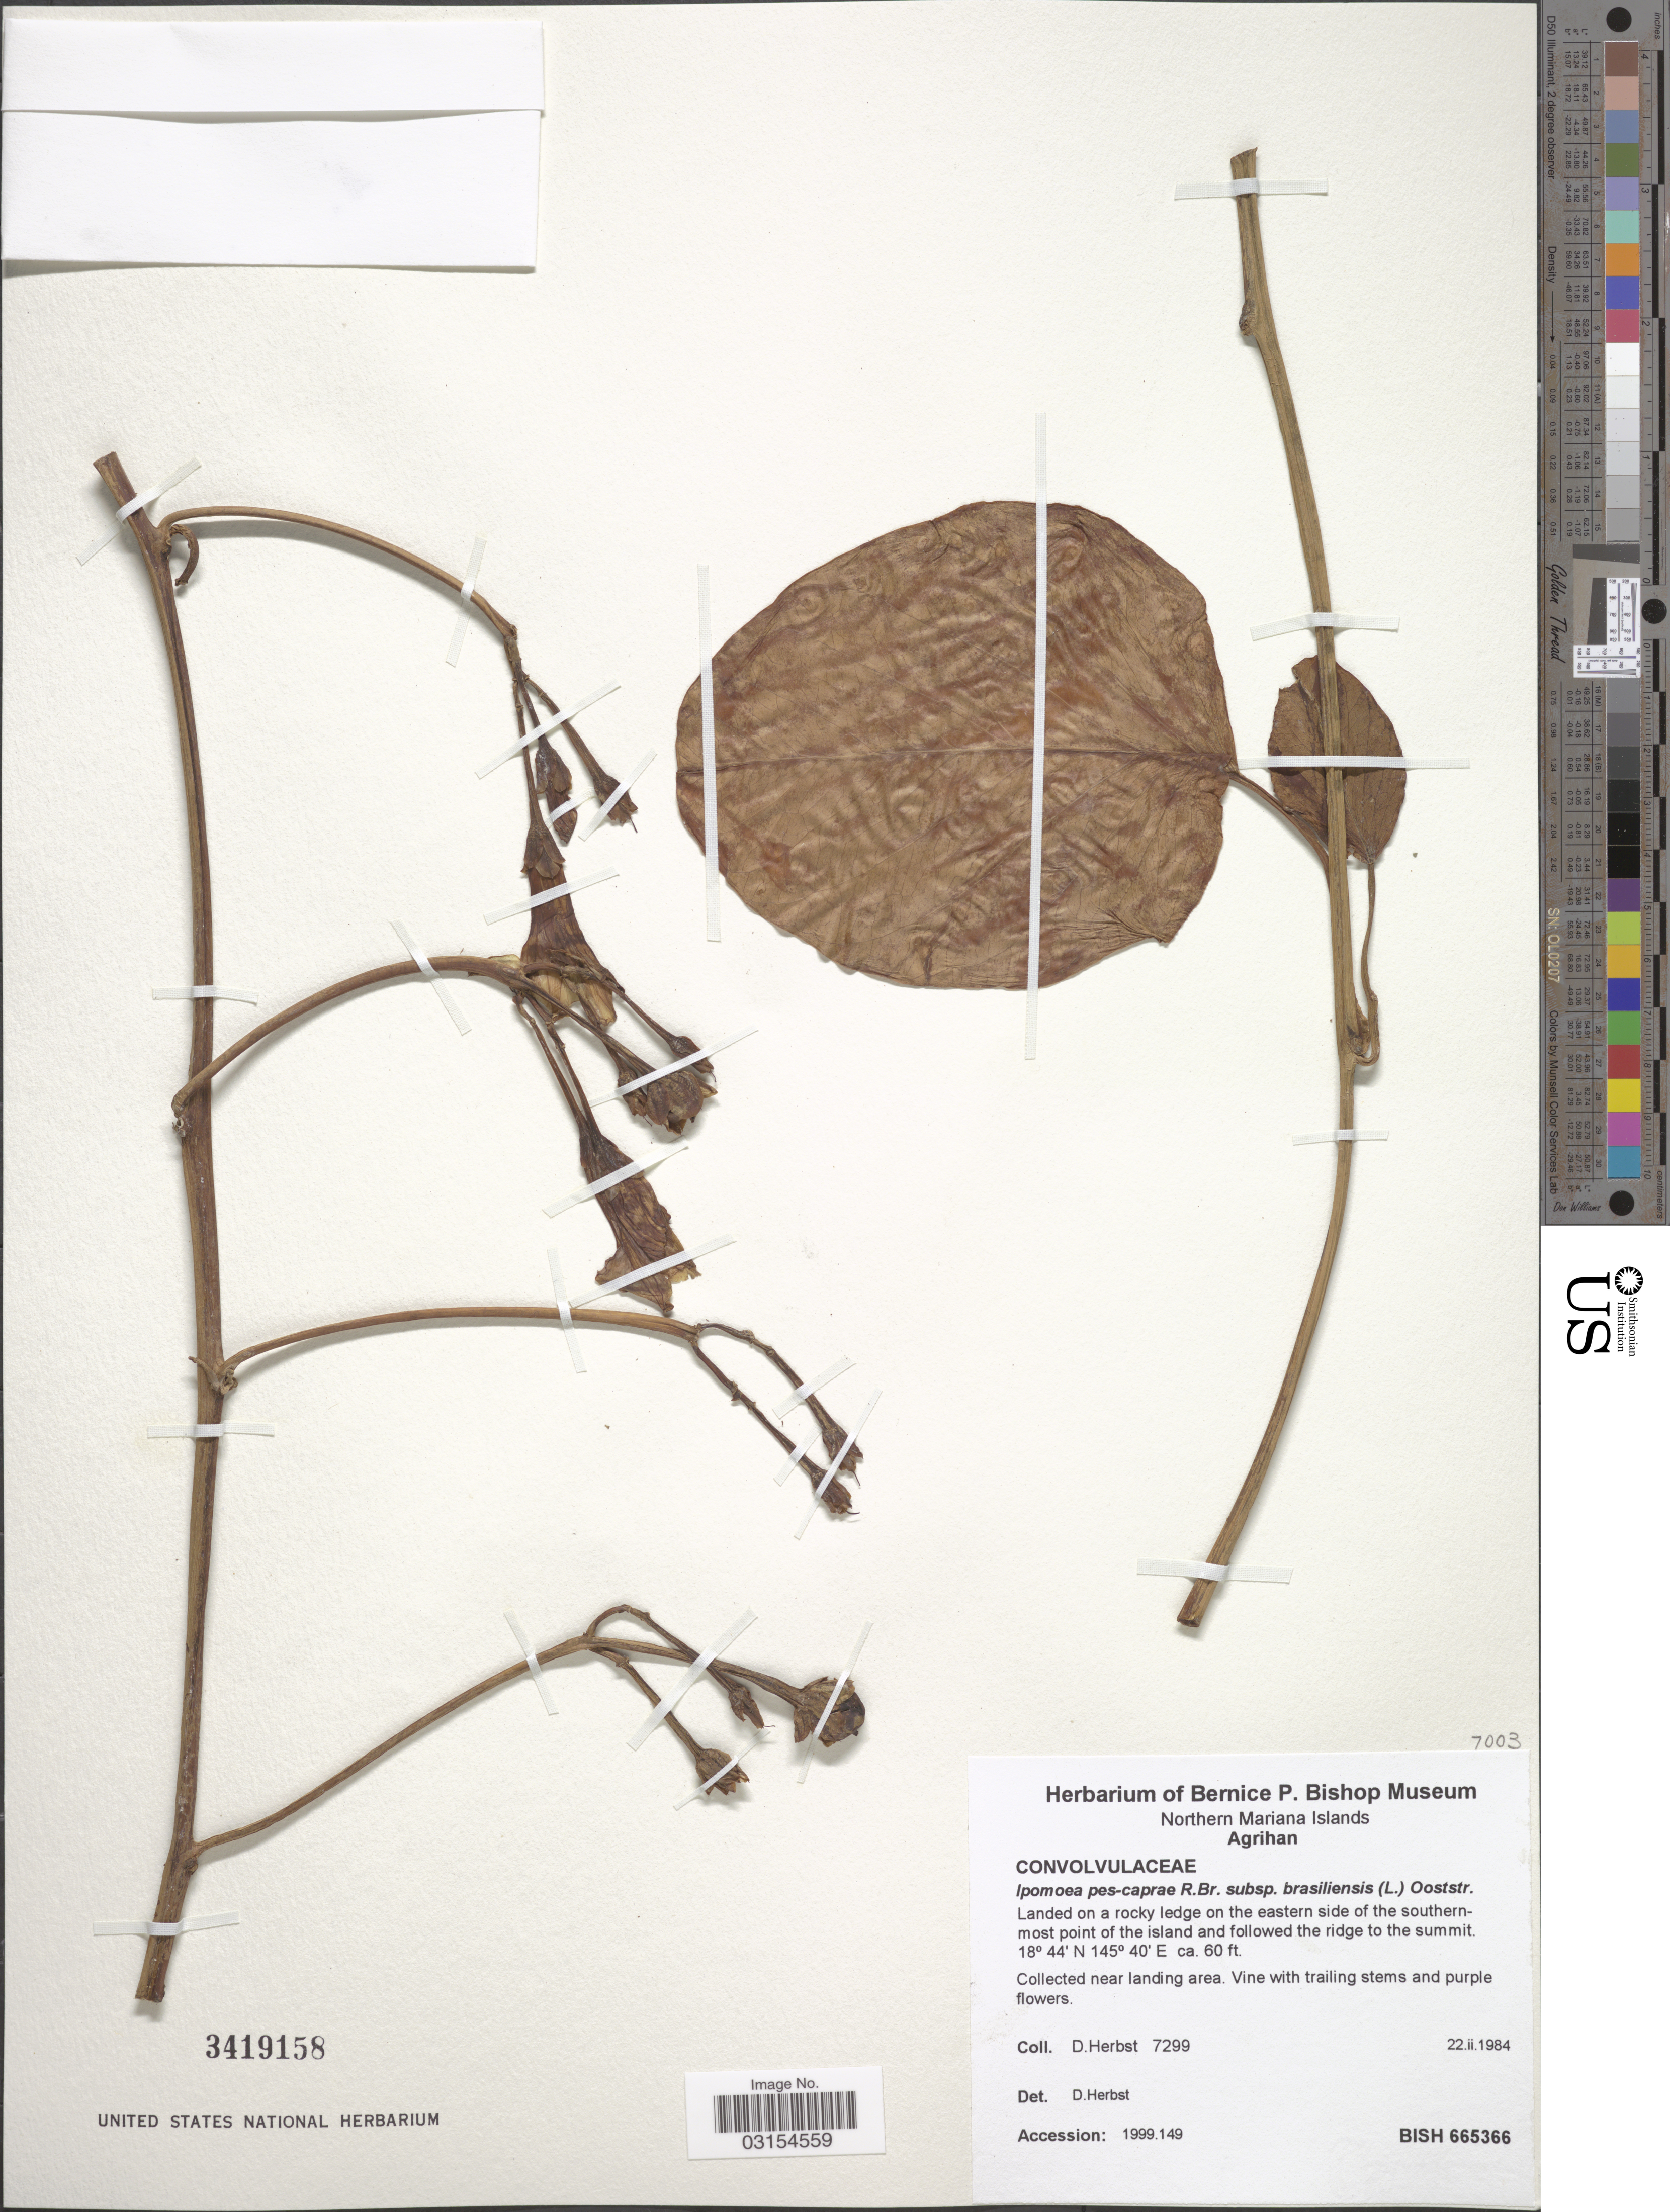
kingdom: Plantae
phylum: Tracheophyta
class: Magnoliopsida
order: Solanales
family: Convolvulaceae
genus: Ipomoea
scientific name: Ipomoea pes-caprae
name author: (L.) R. Br.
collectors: D. R. Herbst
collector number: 7299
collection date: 1984-02-22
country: Northern Mariana Islands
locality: Agrihan. Landed on a rocky ledge on the eastern side of the southern-most point of the island and followed the ridge to the summit.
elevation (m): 18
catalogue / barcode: US 3419158